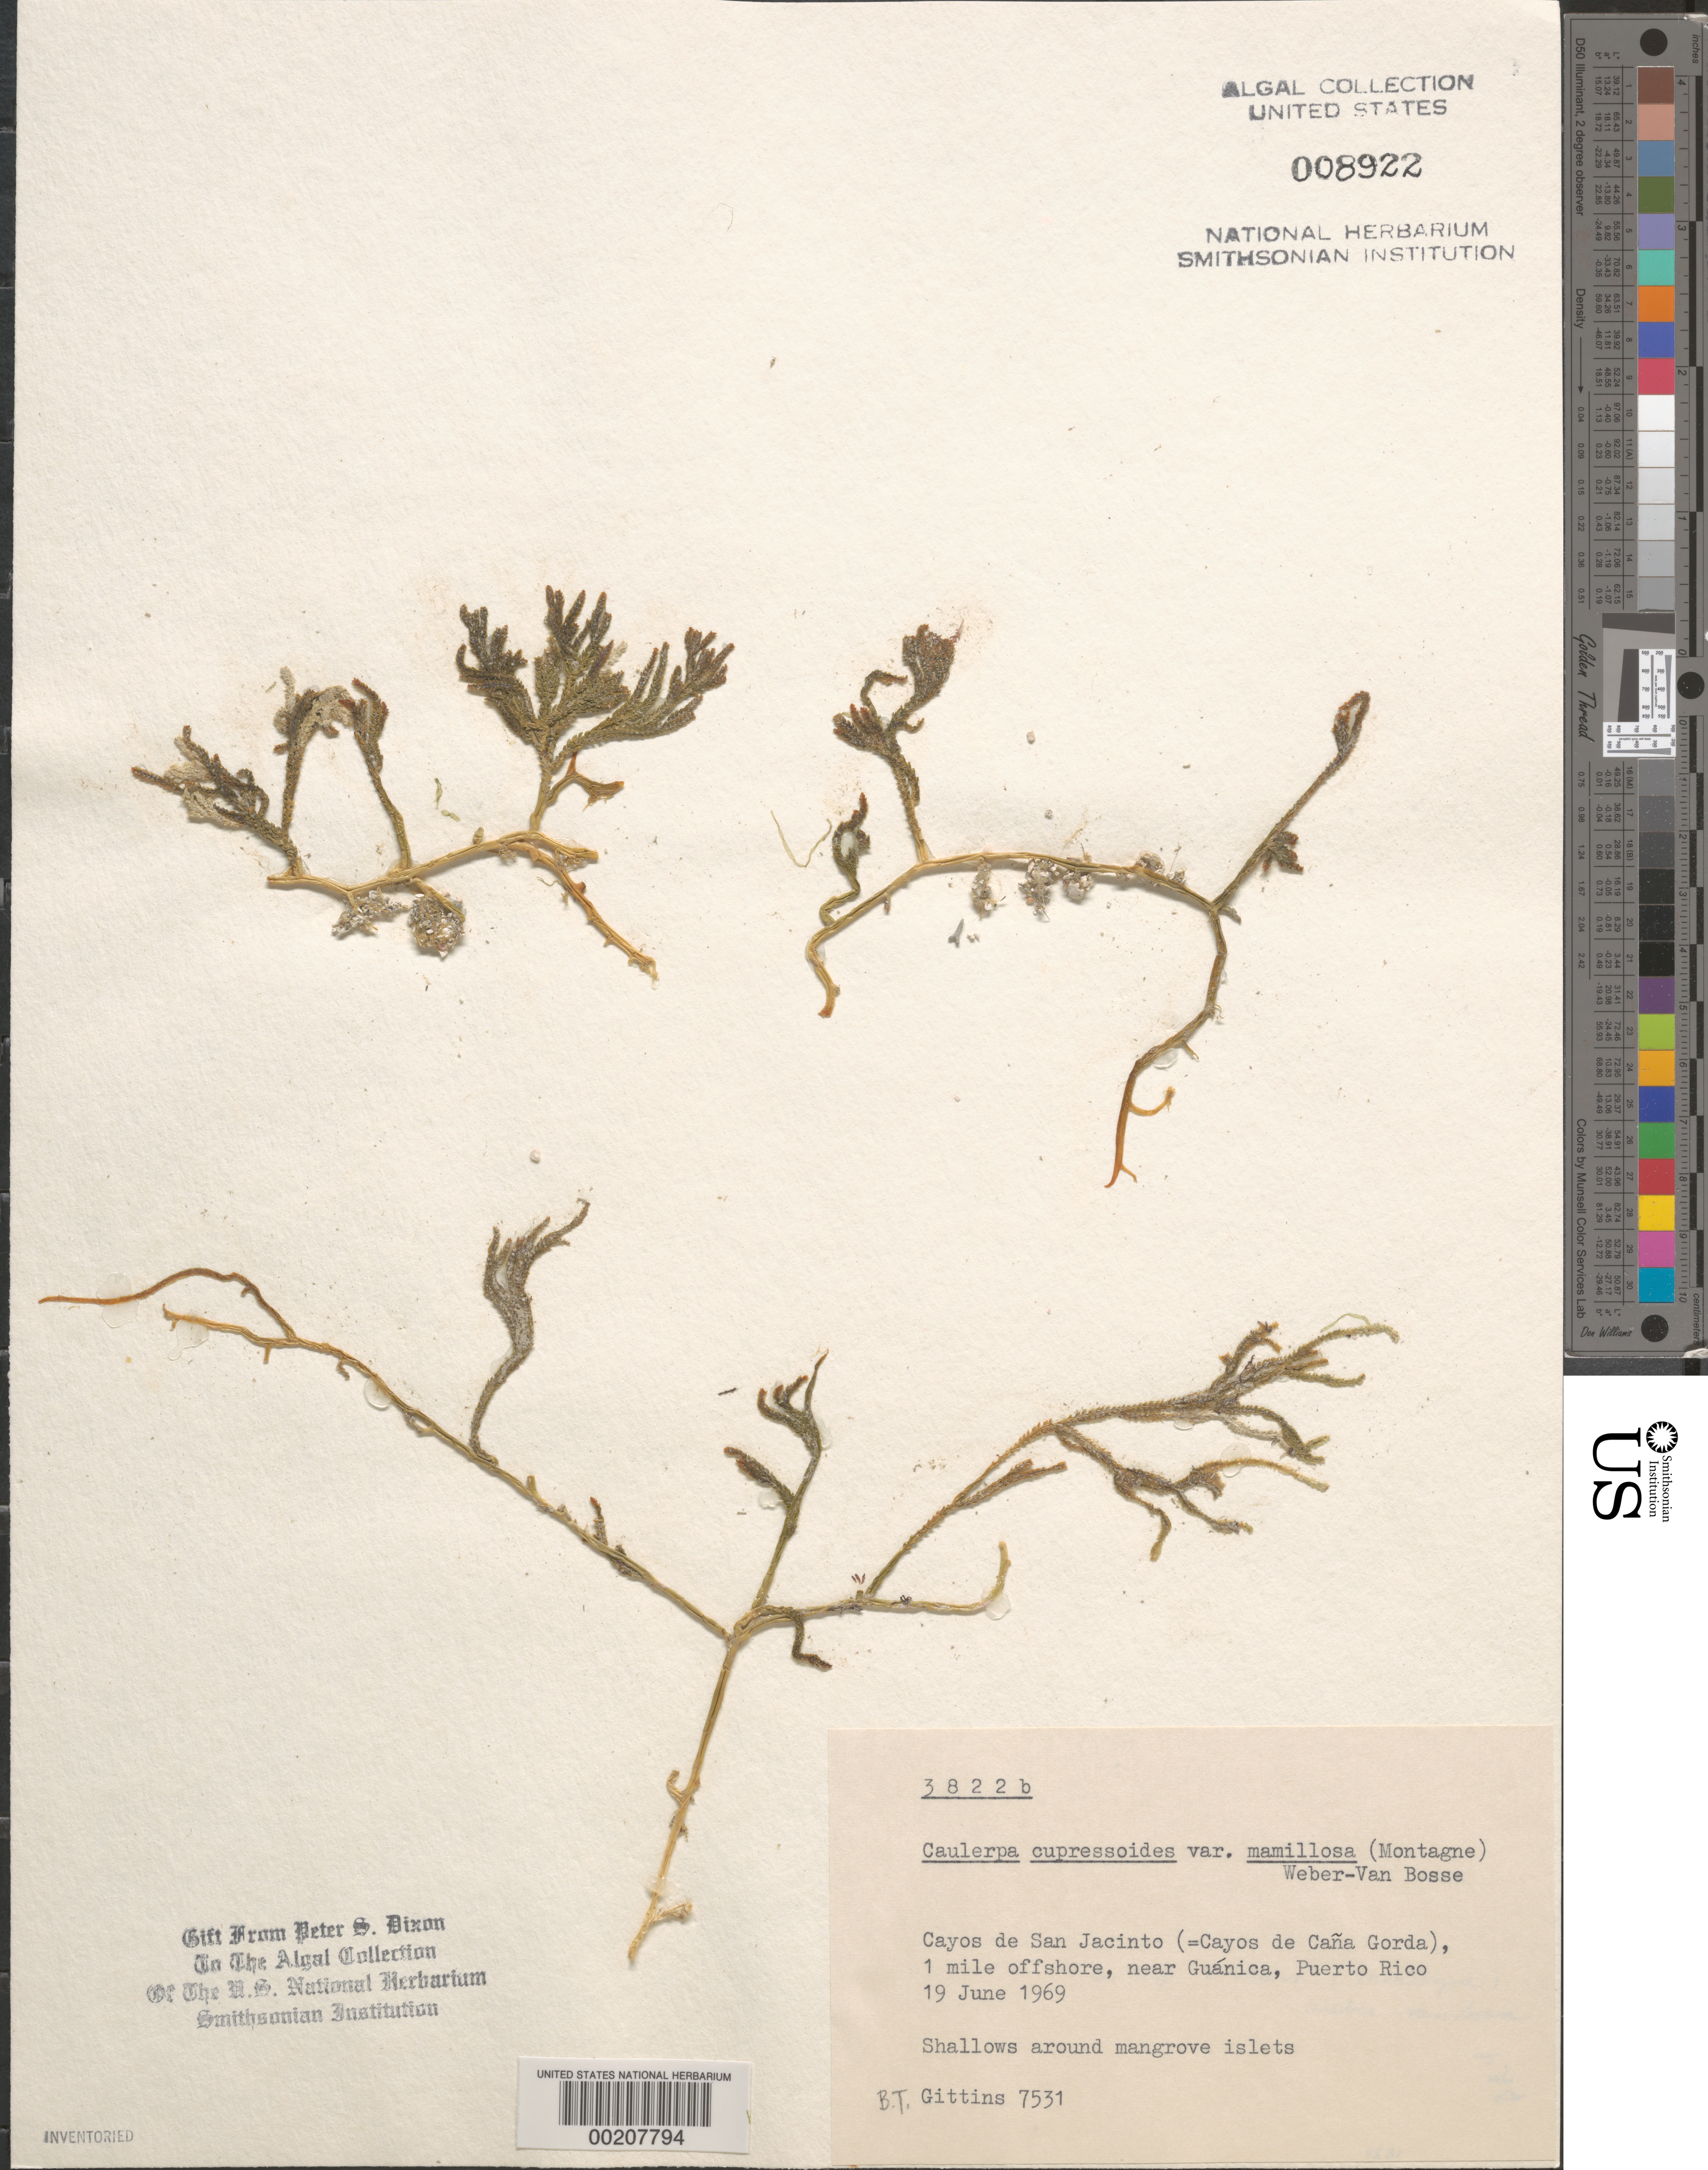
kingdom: Plantae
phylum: Chlorophyta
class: Ulvophyceae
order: Bryopsidales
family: Caulerpaceae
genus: Caulerpa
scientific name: Caulerpa cupressoides var. mamillosa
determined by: Dixon, P. S.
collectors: B. Gittins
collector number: BTG 7531 & PSD 3822B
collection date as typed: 19 Jun 1969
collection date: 1969-06-19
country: Puerto Rico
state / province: Guanica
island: Cayos de San Jacinto (Cayos de Cana Gorda)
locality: Near Guanica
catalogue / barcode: US 8922